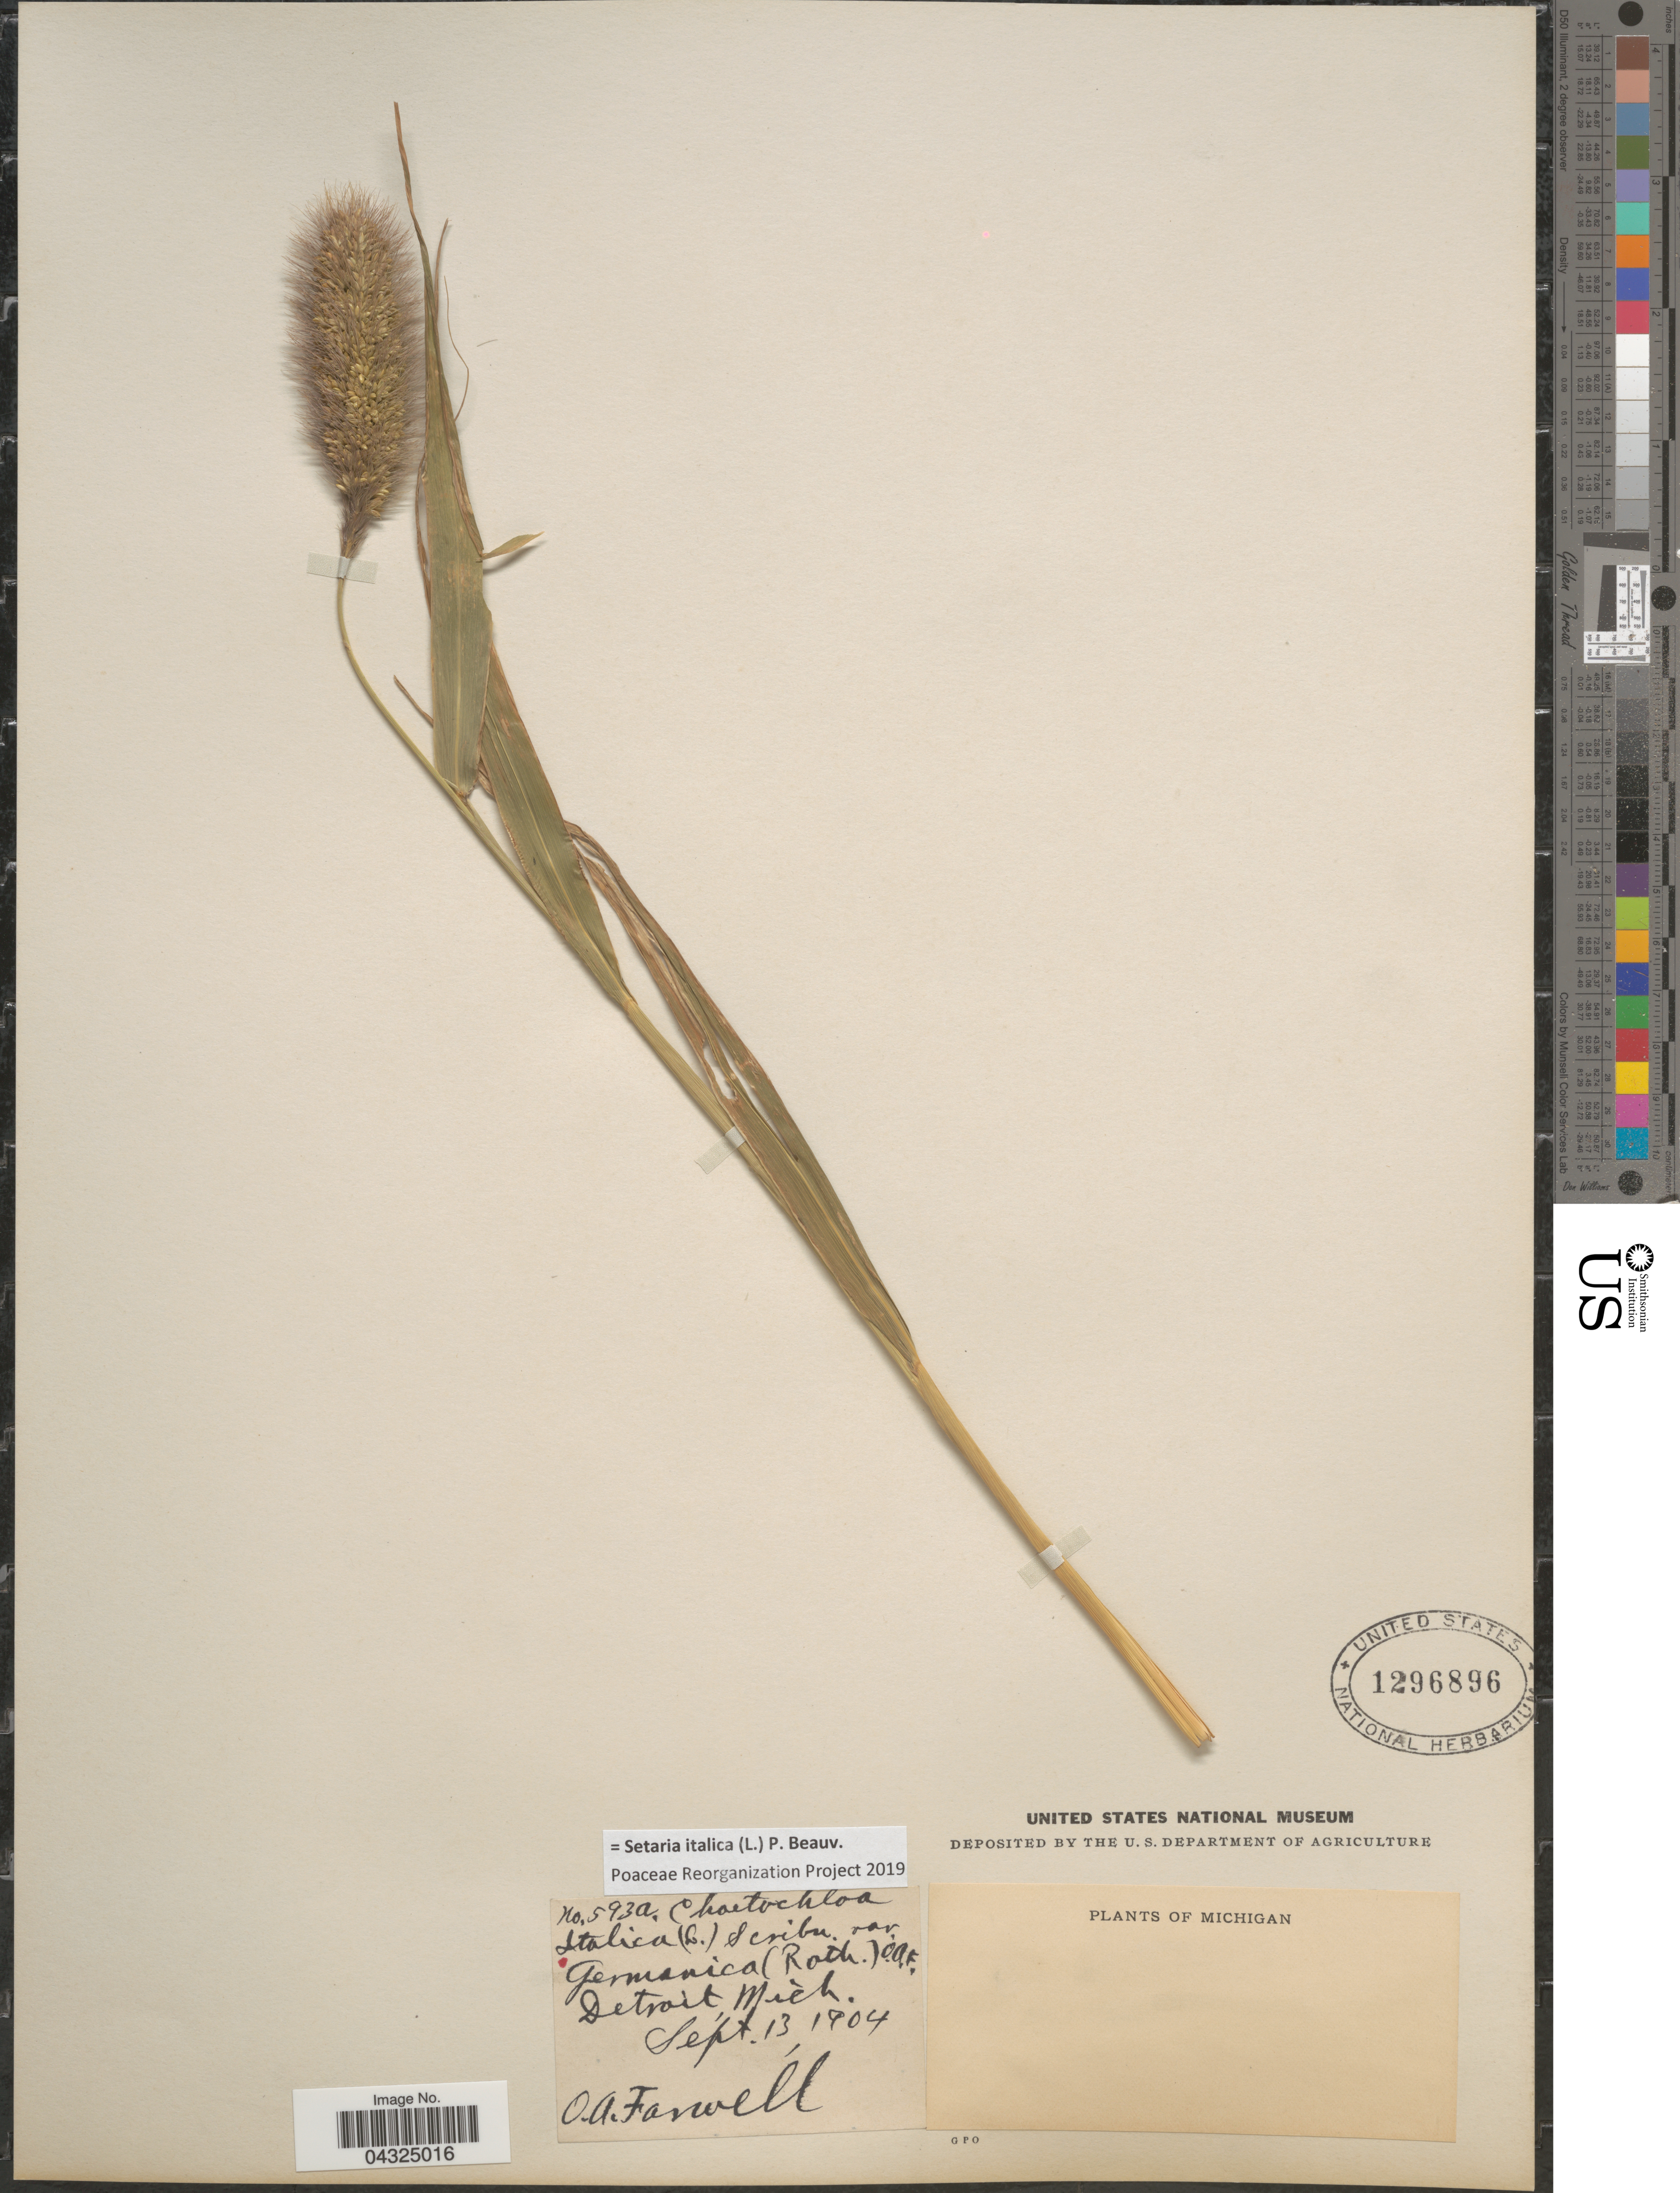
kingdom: Plantae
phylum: Tracheophyta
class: Liliopsida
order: Poales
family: Poaceae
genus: Setaria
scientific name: Setaria italica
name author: (L.) P. Beauv.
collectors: O. Farwell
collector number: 593a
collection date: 1904-09-13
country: United States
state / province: Michigan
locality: Detroit.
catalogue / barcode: US 1296896